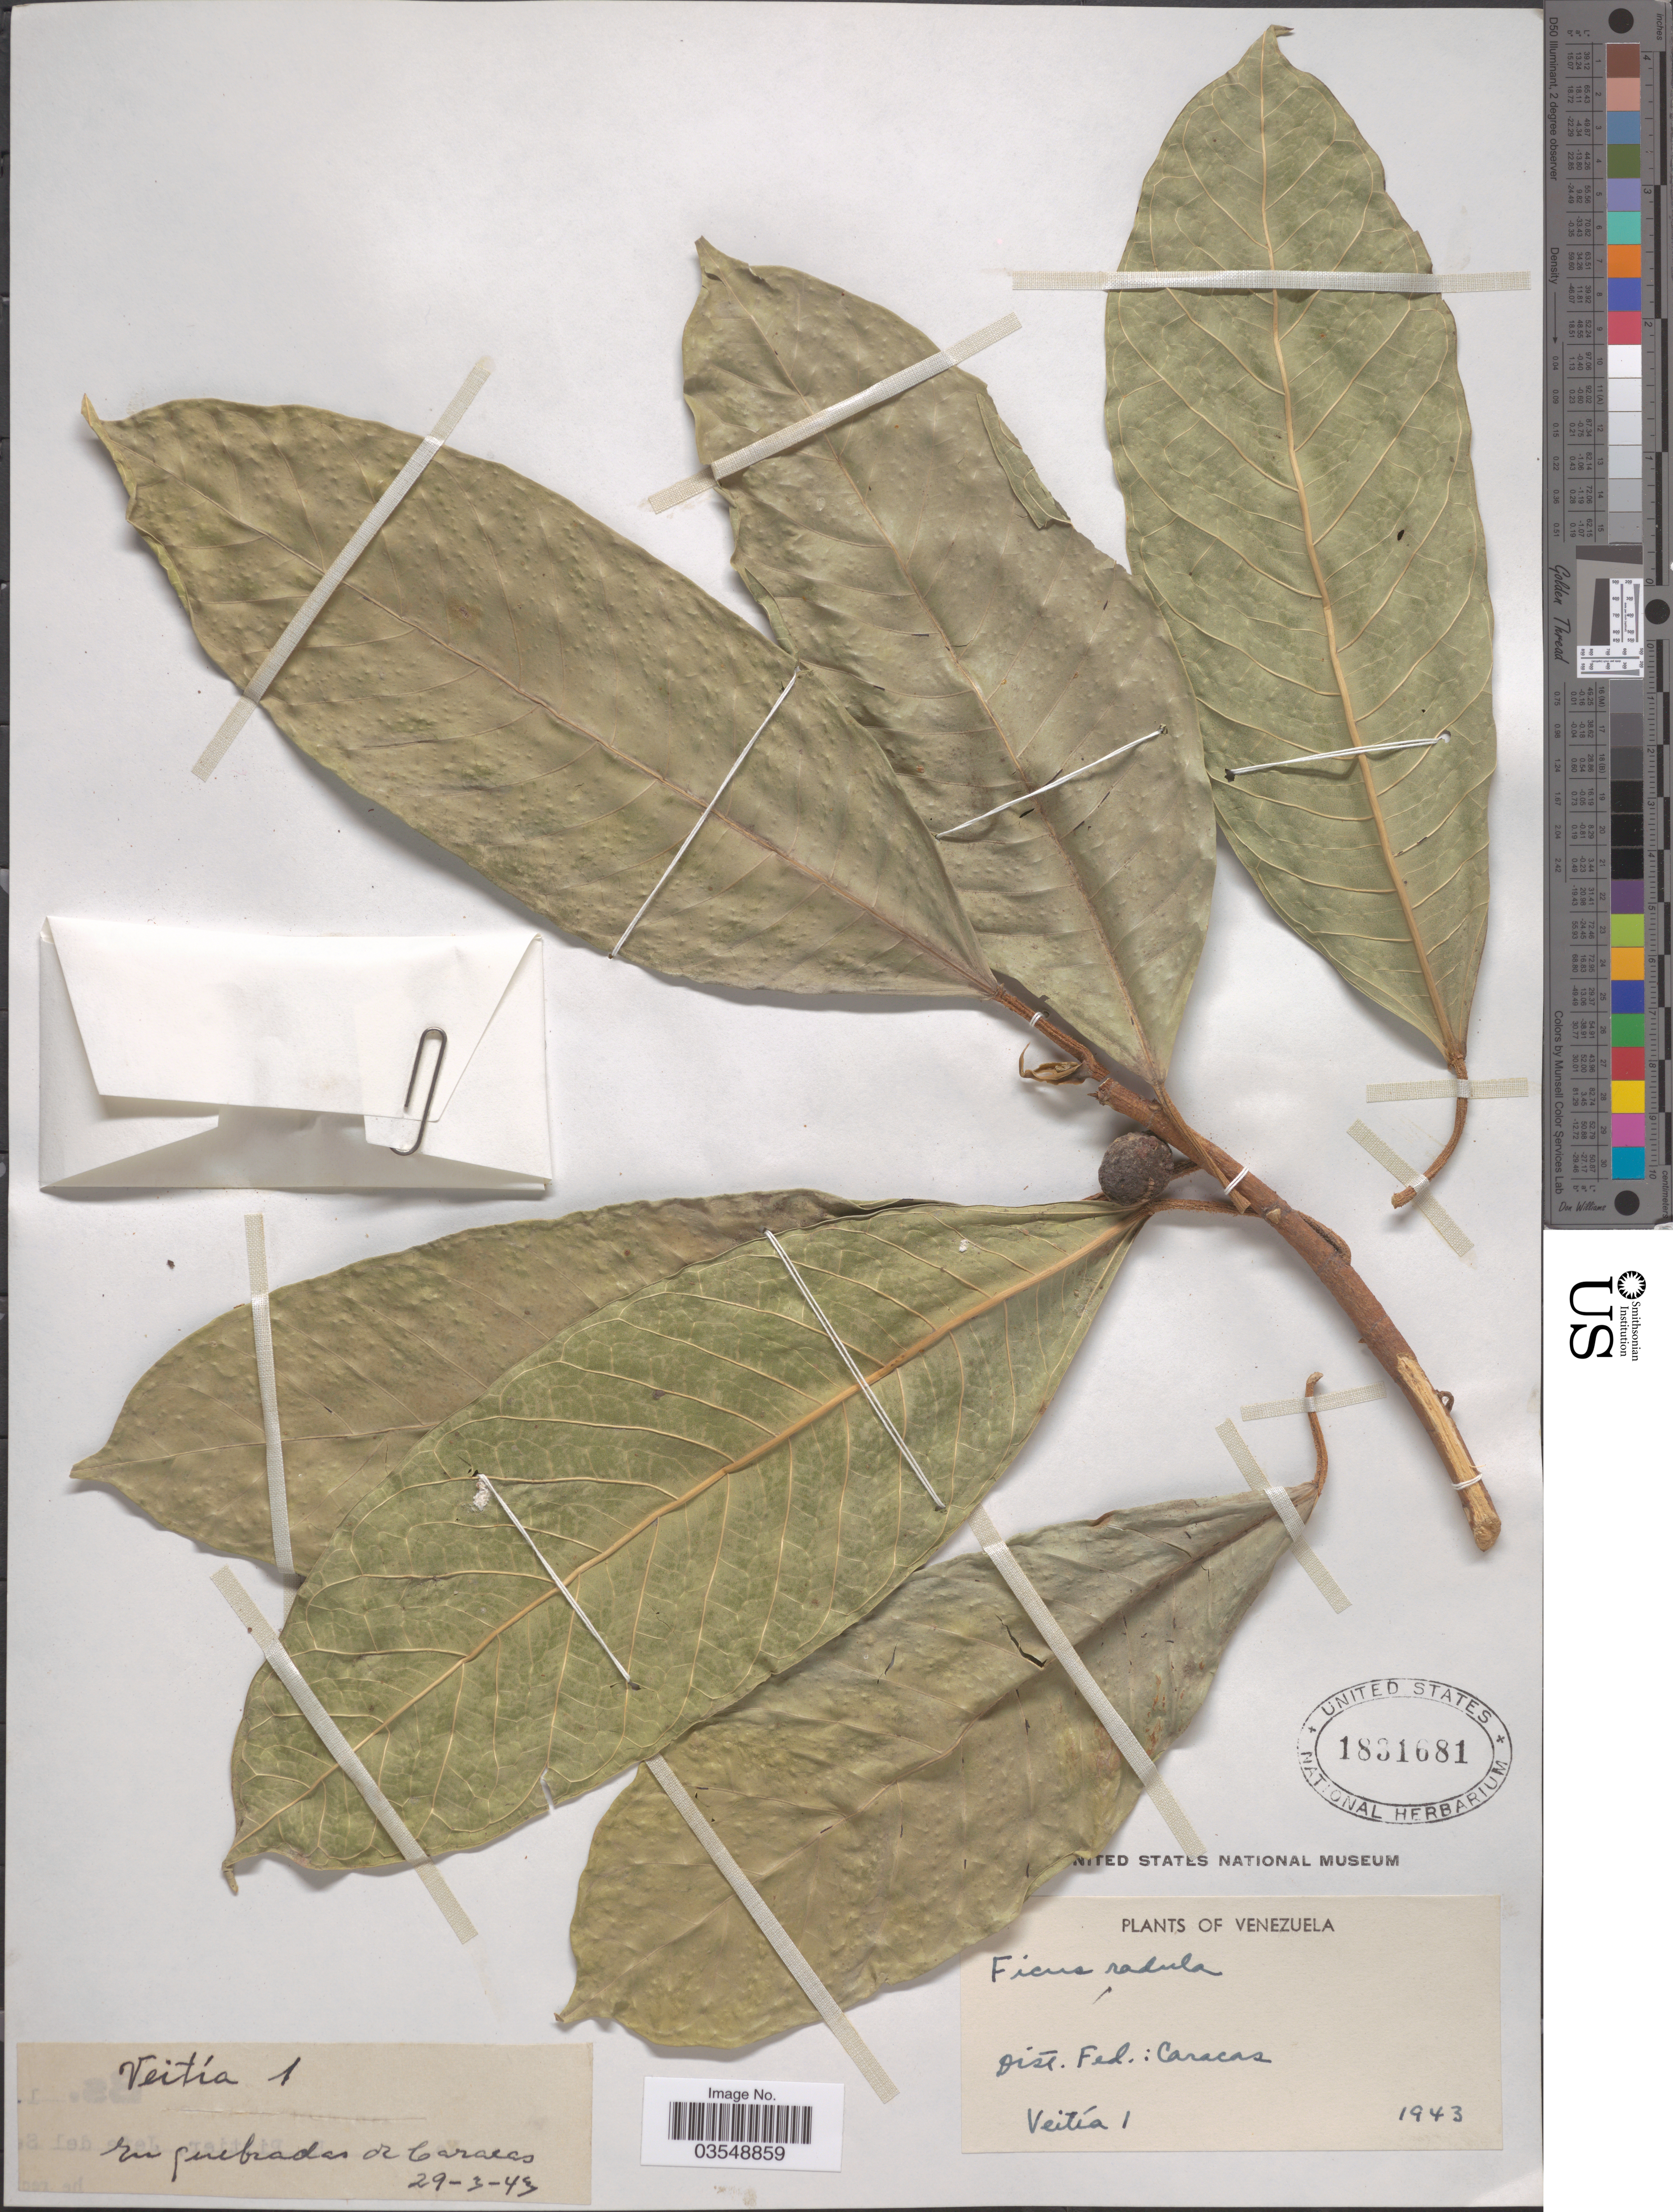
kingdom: Plantae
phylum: Tracheophyta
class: Magnoliopsida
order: Rosales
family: Moraceae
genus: Ficus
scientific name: Ficus radula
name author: Humb. & Bonpl. ex Willd.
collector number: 1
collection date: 1943-03-29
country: Venezuela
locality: Dist. Fed.: Caracas. En quebradas de Caracas.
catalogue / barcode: US 1831681